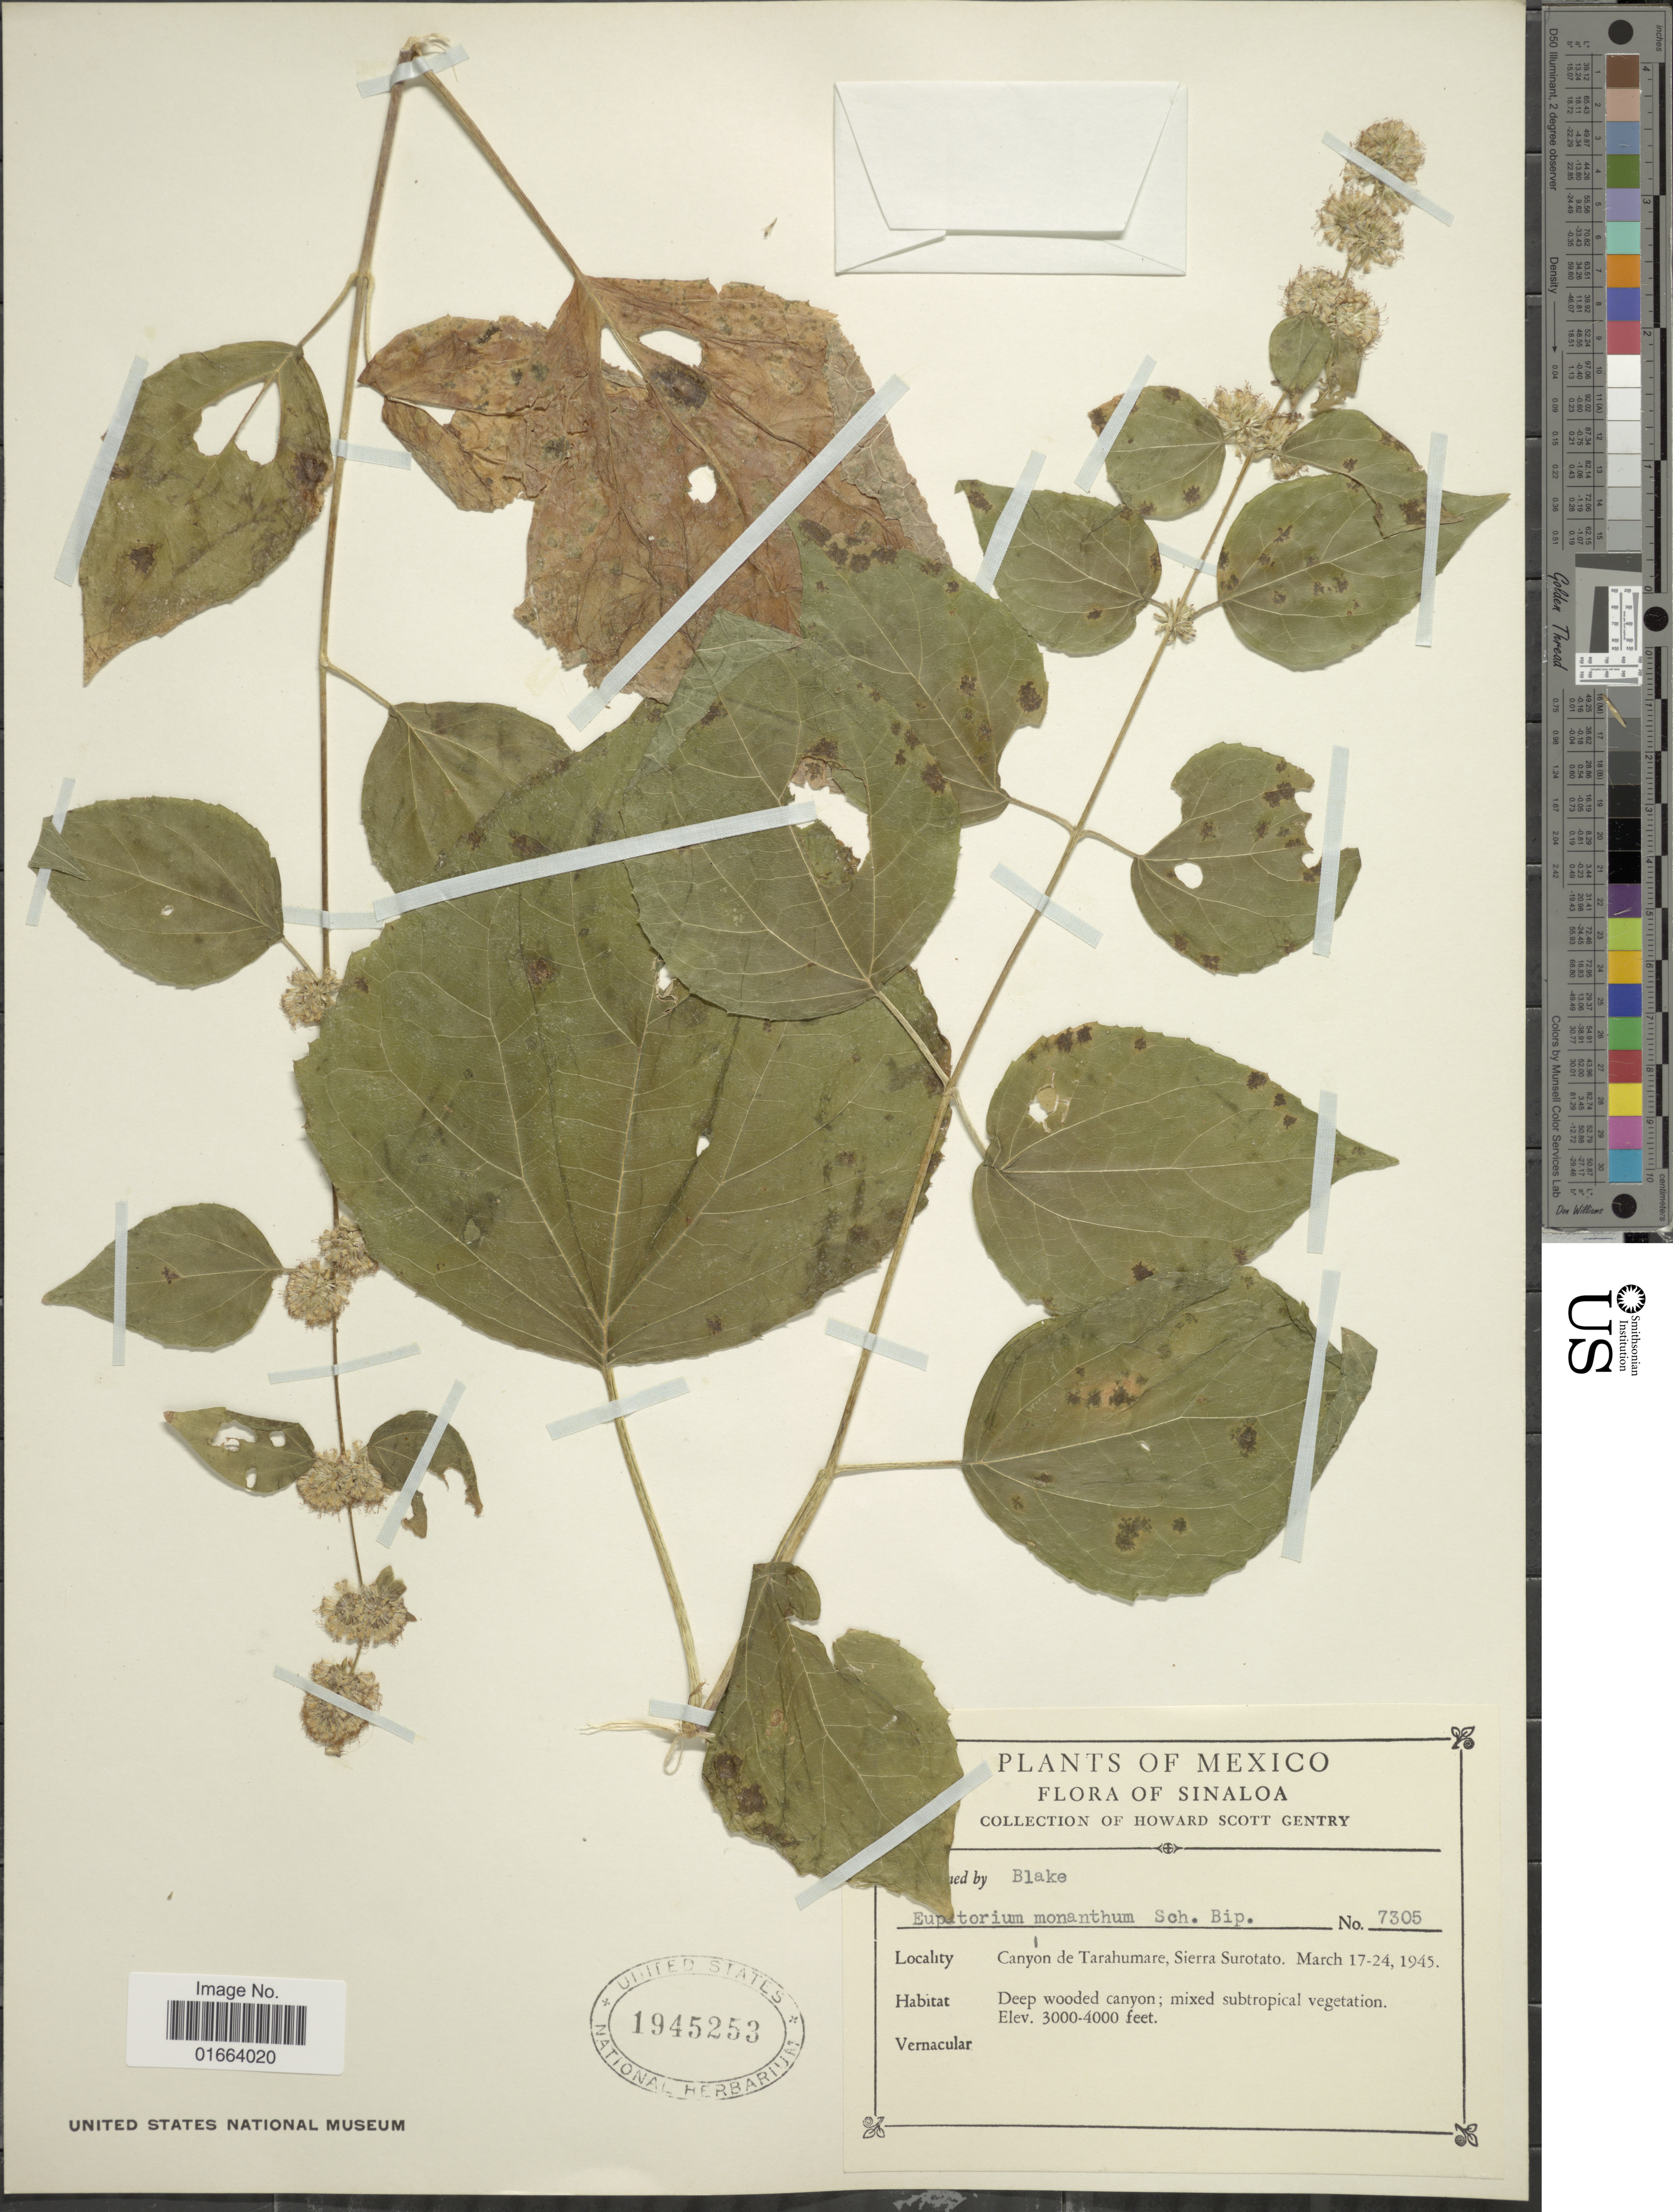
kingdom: Plantae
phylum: Tracheophyta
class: Magnoliopsida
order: Asterales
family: Asteraceae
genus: Neohintonia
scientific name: Neohintonia monantha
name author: (Sch. Bip.) R.M. King & H. Rob.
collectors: H. S. Gentry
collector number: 7305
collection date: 1945-03-17/1945-03-24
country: Mexico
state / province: Sinaloa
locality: Canyon de Tarahumare, Sierra Surotato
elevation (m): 914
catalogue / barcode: US 1945253